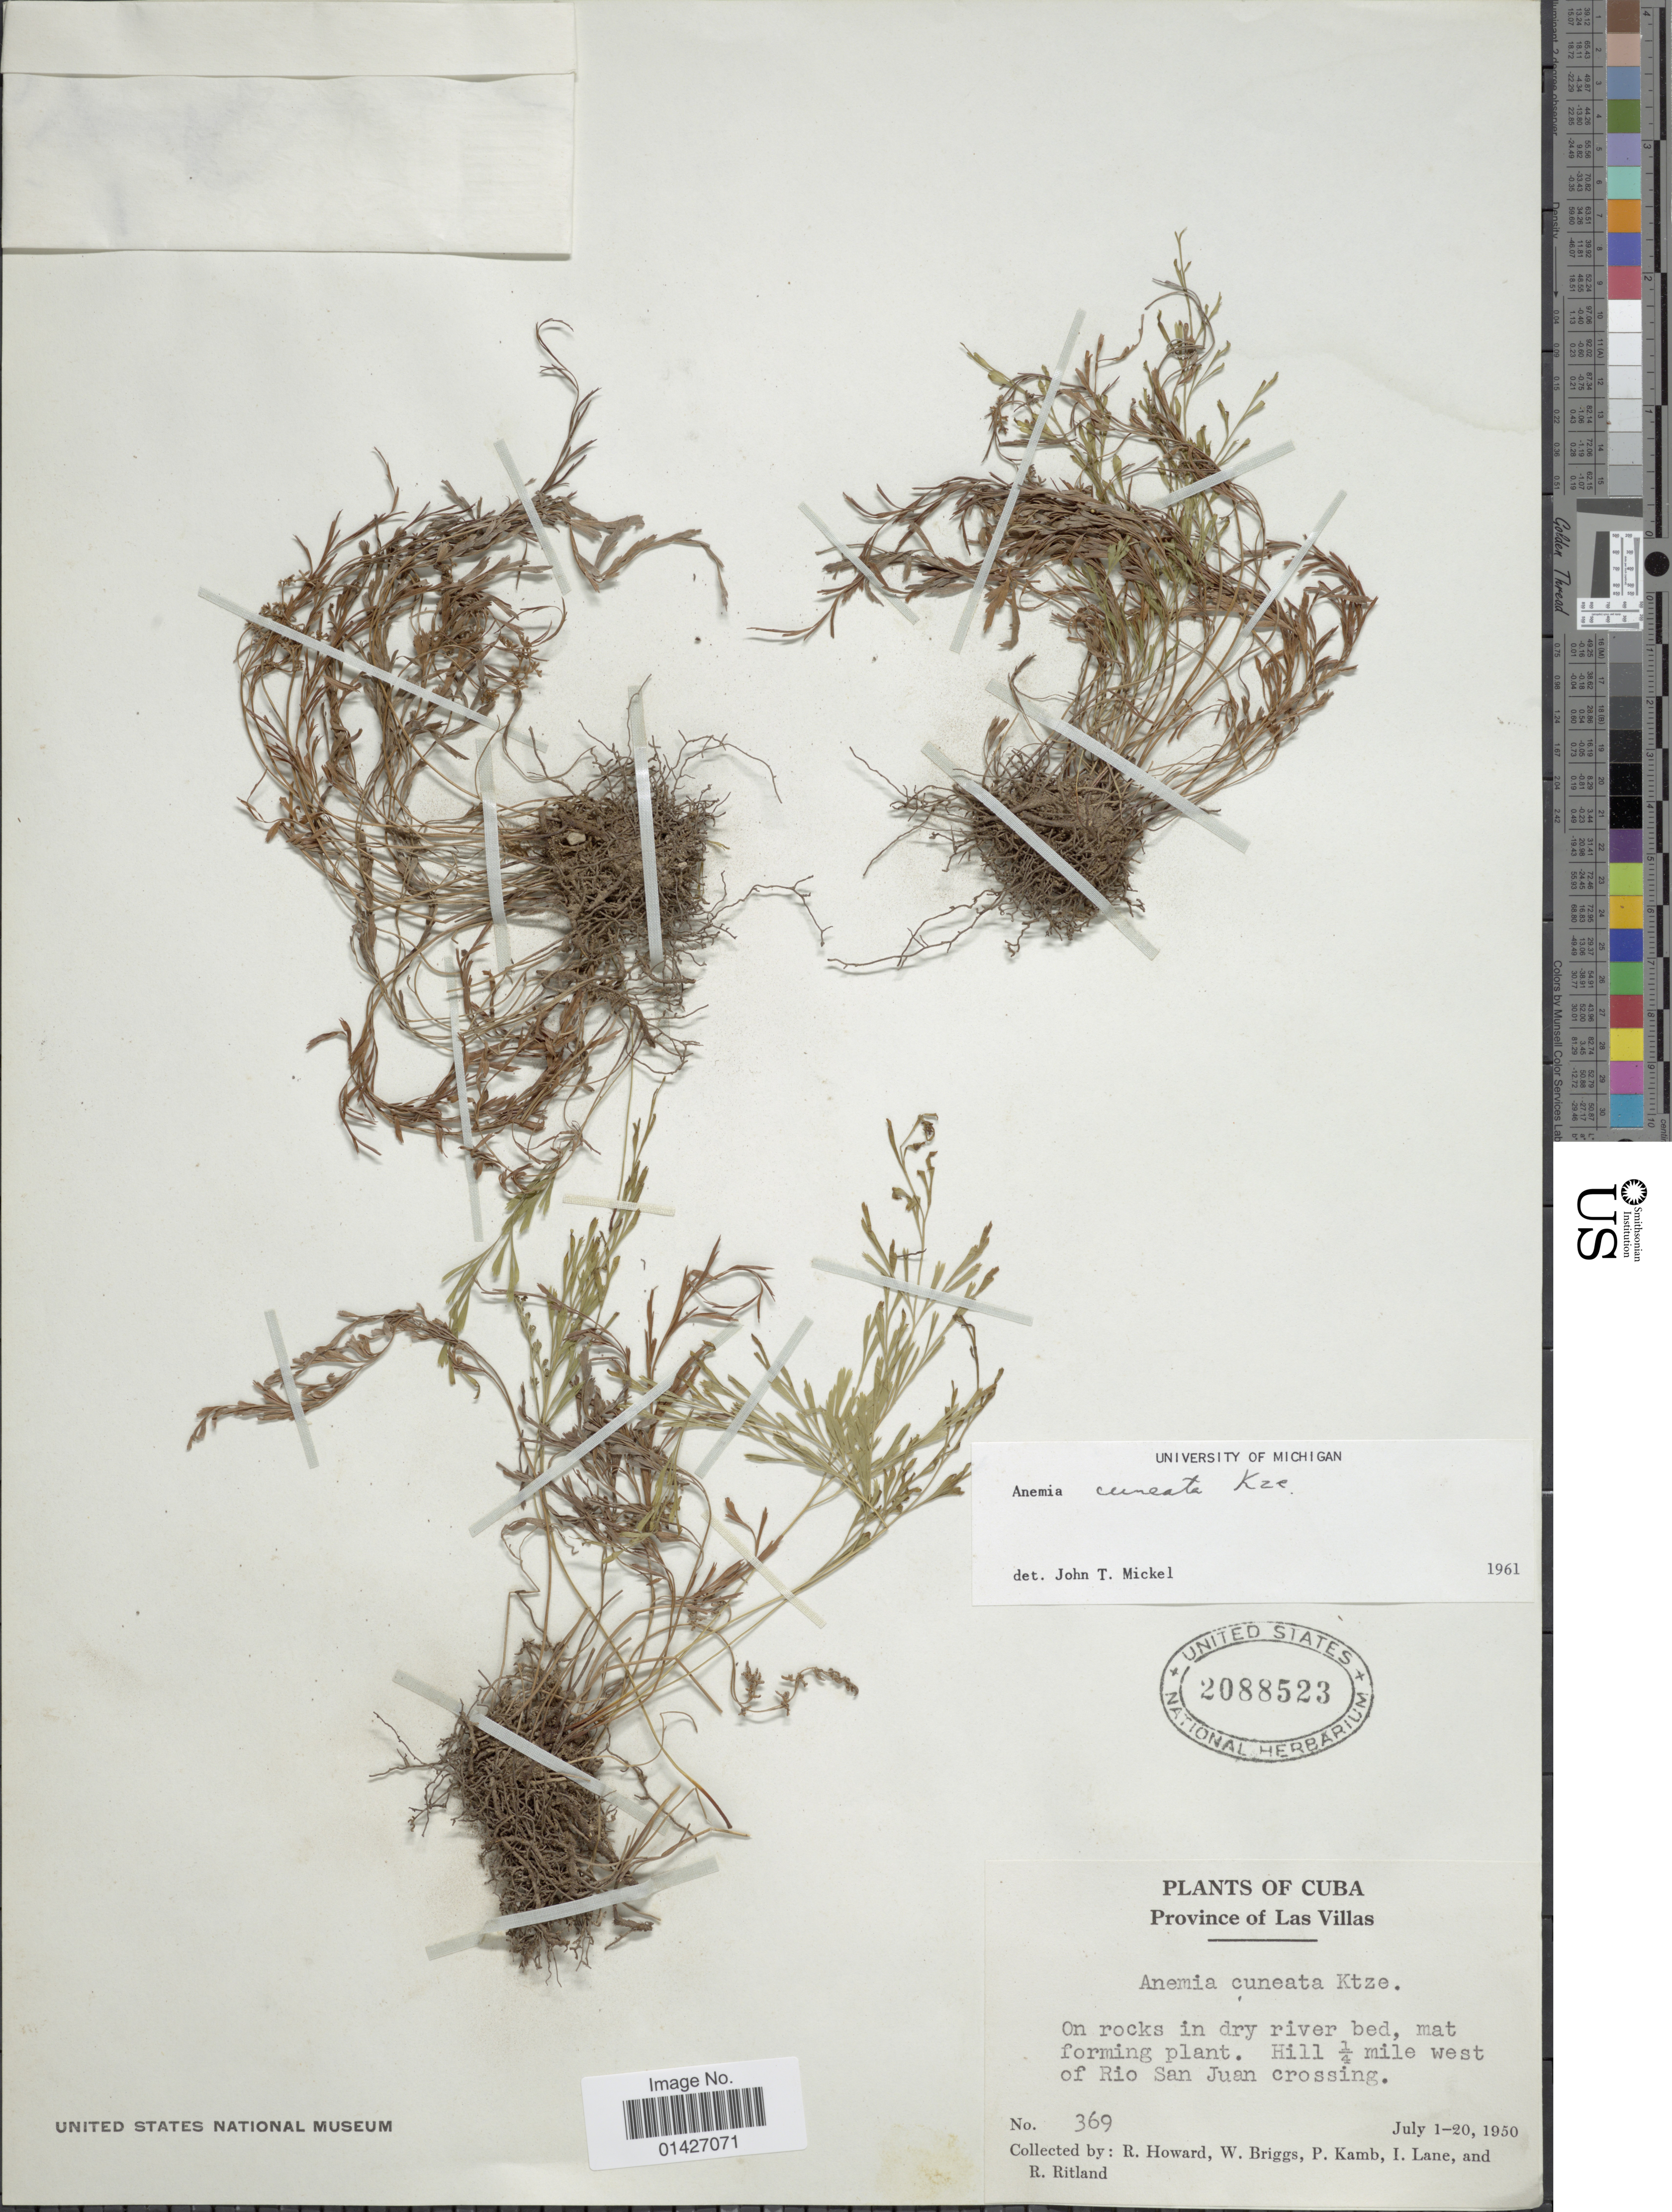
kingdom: Plantae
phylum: Tracheophyta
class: Polypodiopsida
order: Schizaeales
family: Anemiaceae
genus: Anemia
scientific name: Anemia cuneata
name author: Poepp. ex Spreng.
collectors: R. Howard, W. Briggs, P. Kamb, I. Lane & R. Ritland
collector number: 369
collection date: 1950-07-01/1950-07-20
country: Cuba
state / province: Las Villas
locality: Province of Las Villas, Hill 1/4 mile west of Rio San Juan crossing.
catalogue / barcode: US 2088523